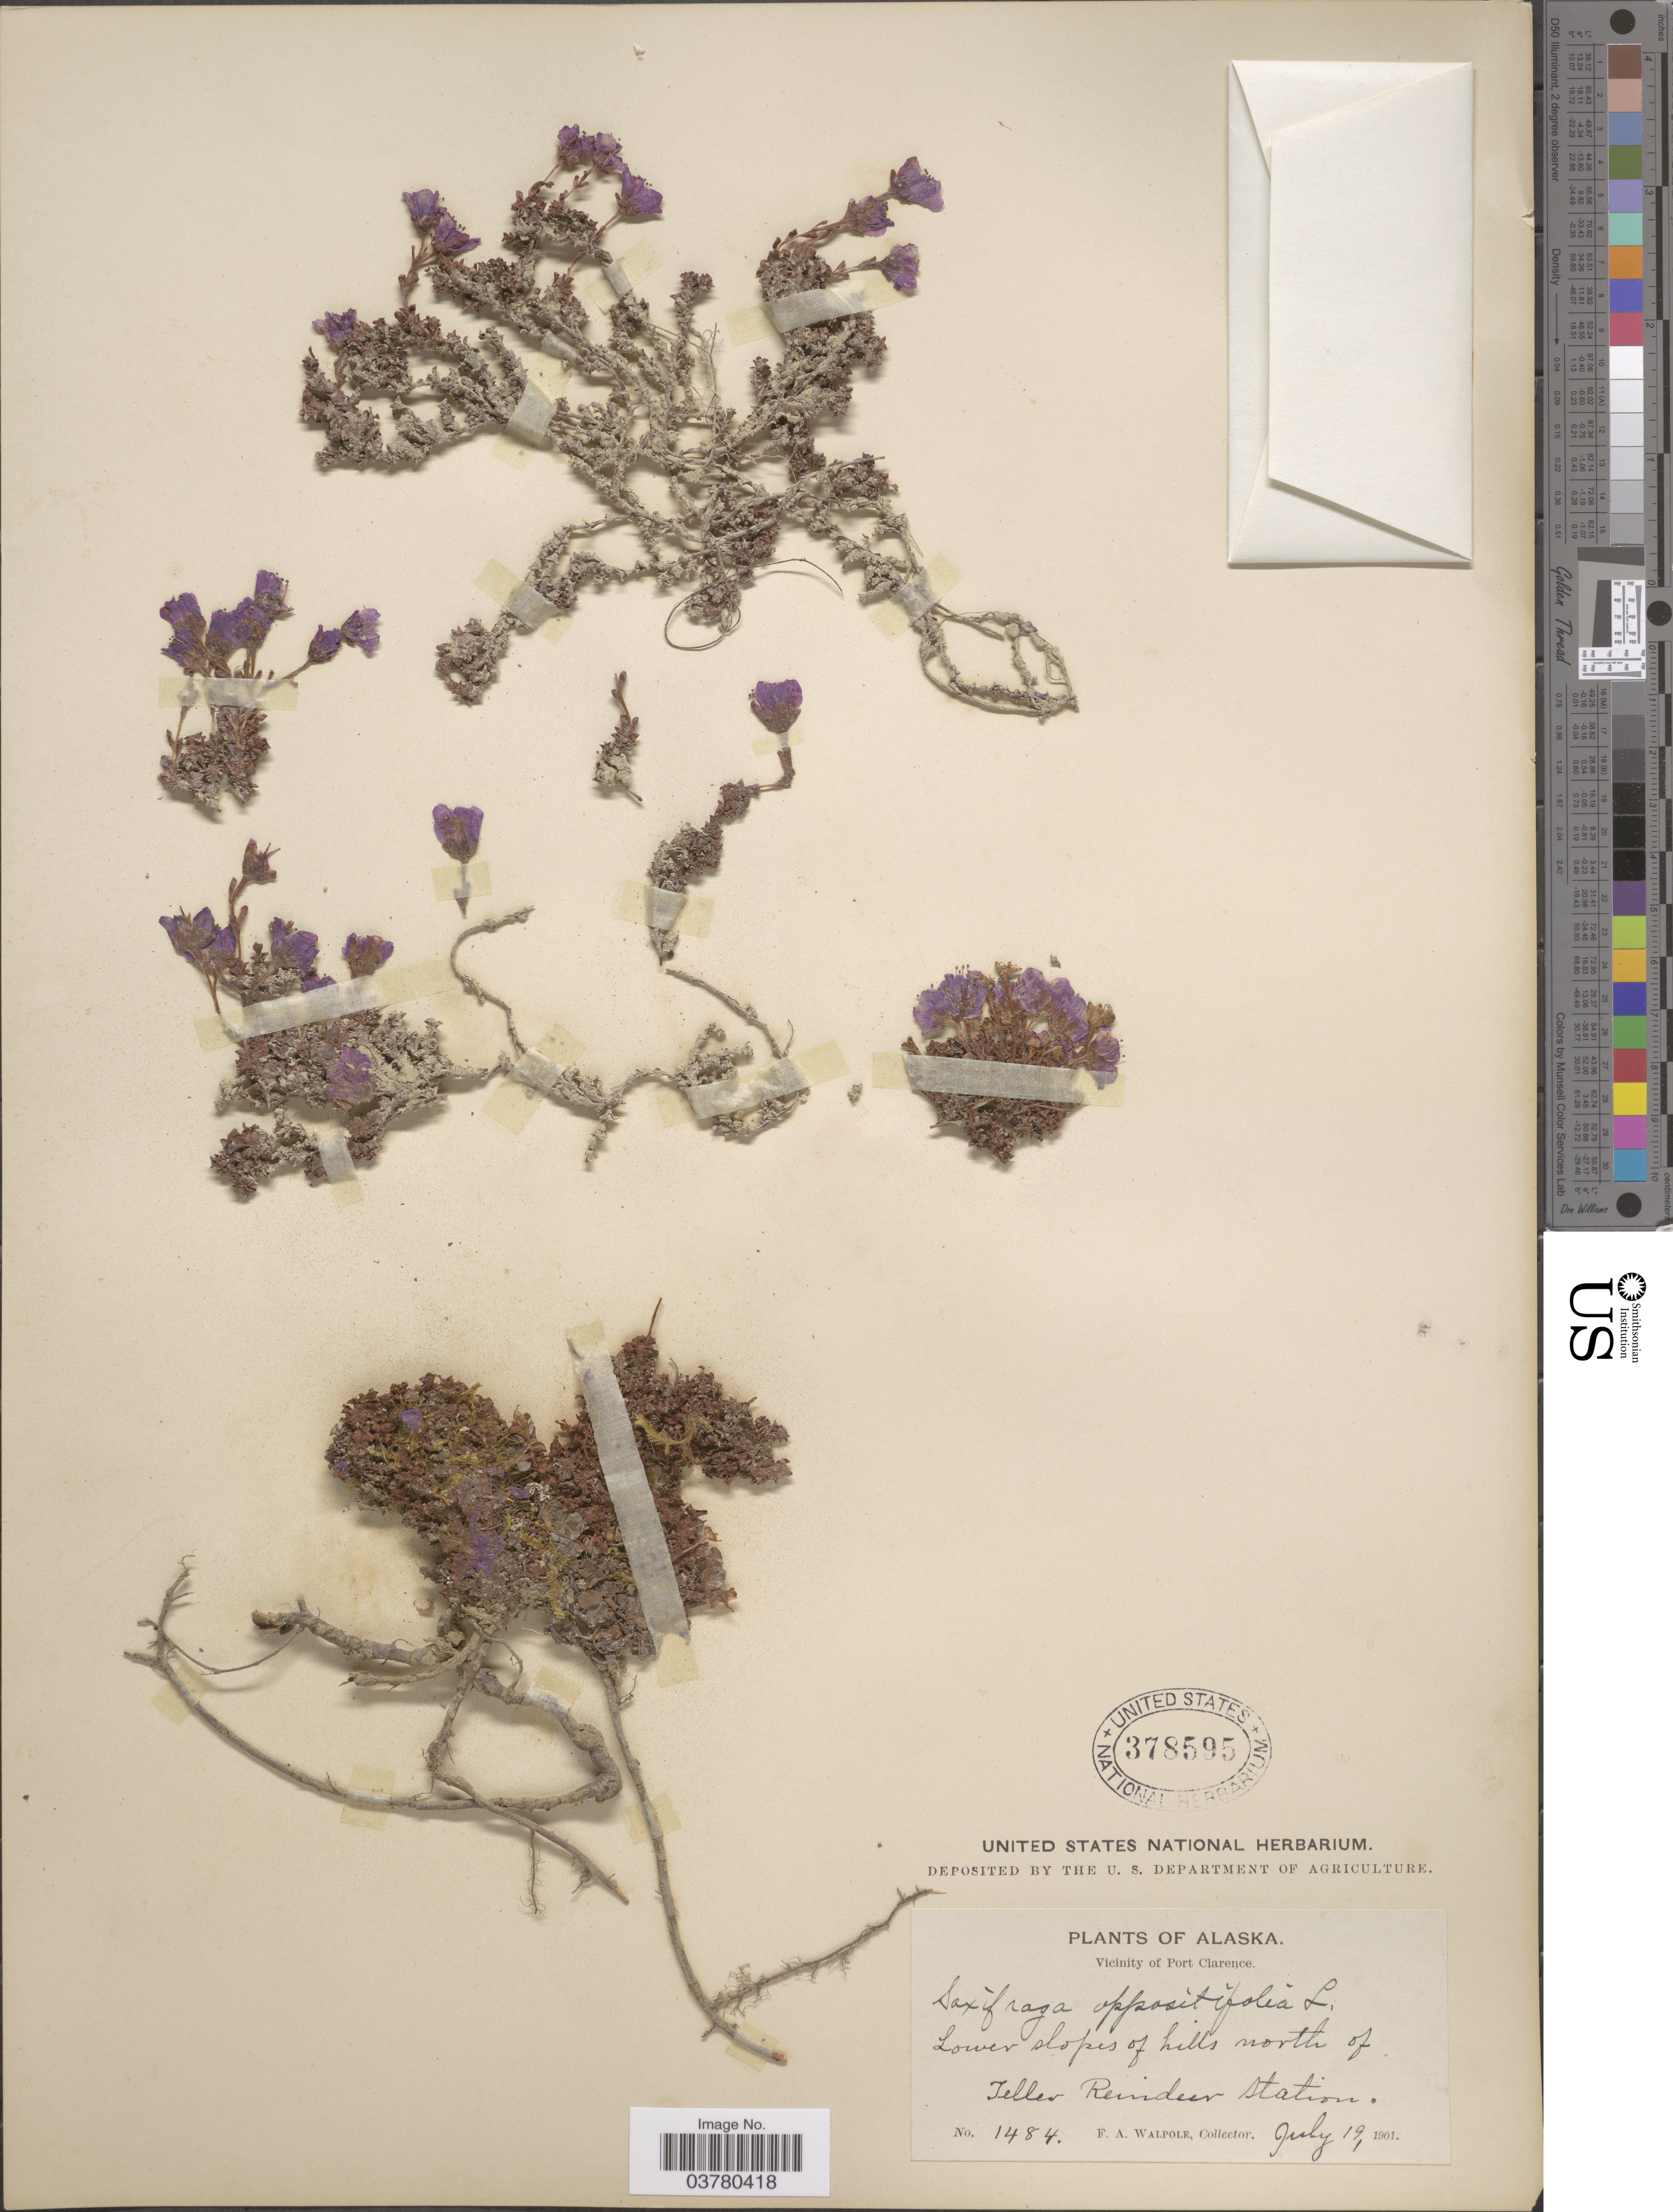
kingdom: Plantae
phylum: Tracheophyta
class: Magnoliopsida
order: Saxifragales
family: Saxifragaceae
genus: Saxifraga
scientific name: Saxifraga oppositifolia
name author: L.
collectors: F. Walpole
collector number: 1484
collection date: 1901-07-19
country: United States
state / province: Alaska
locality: Vicinity of Port Clarence. Lower slopes of hills north of Teller Reindeer Station.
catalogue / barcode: US 378595